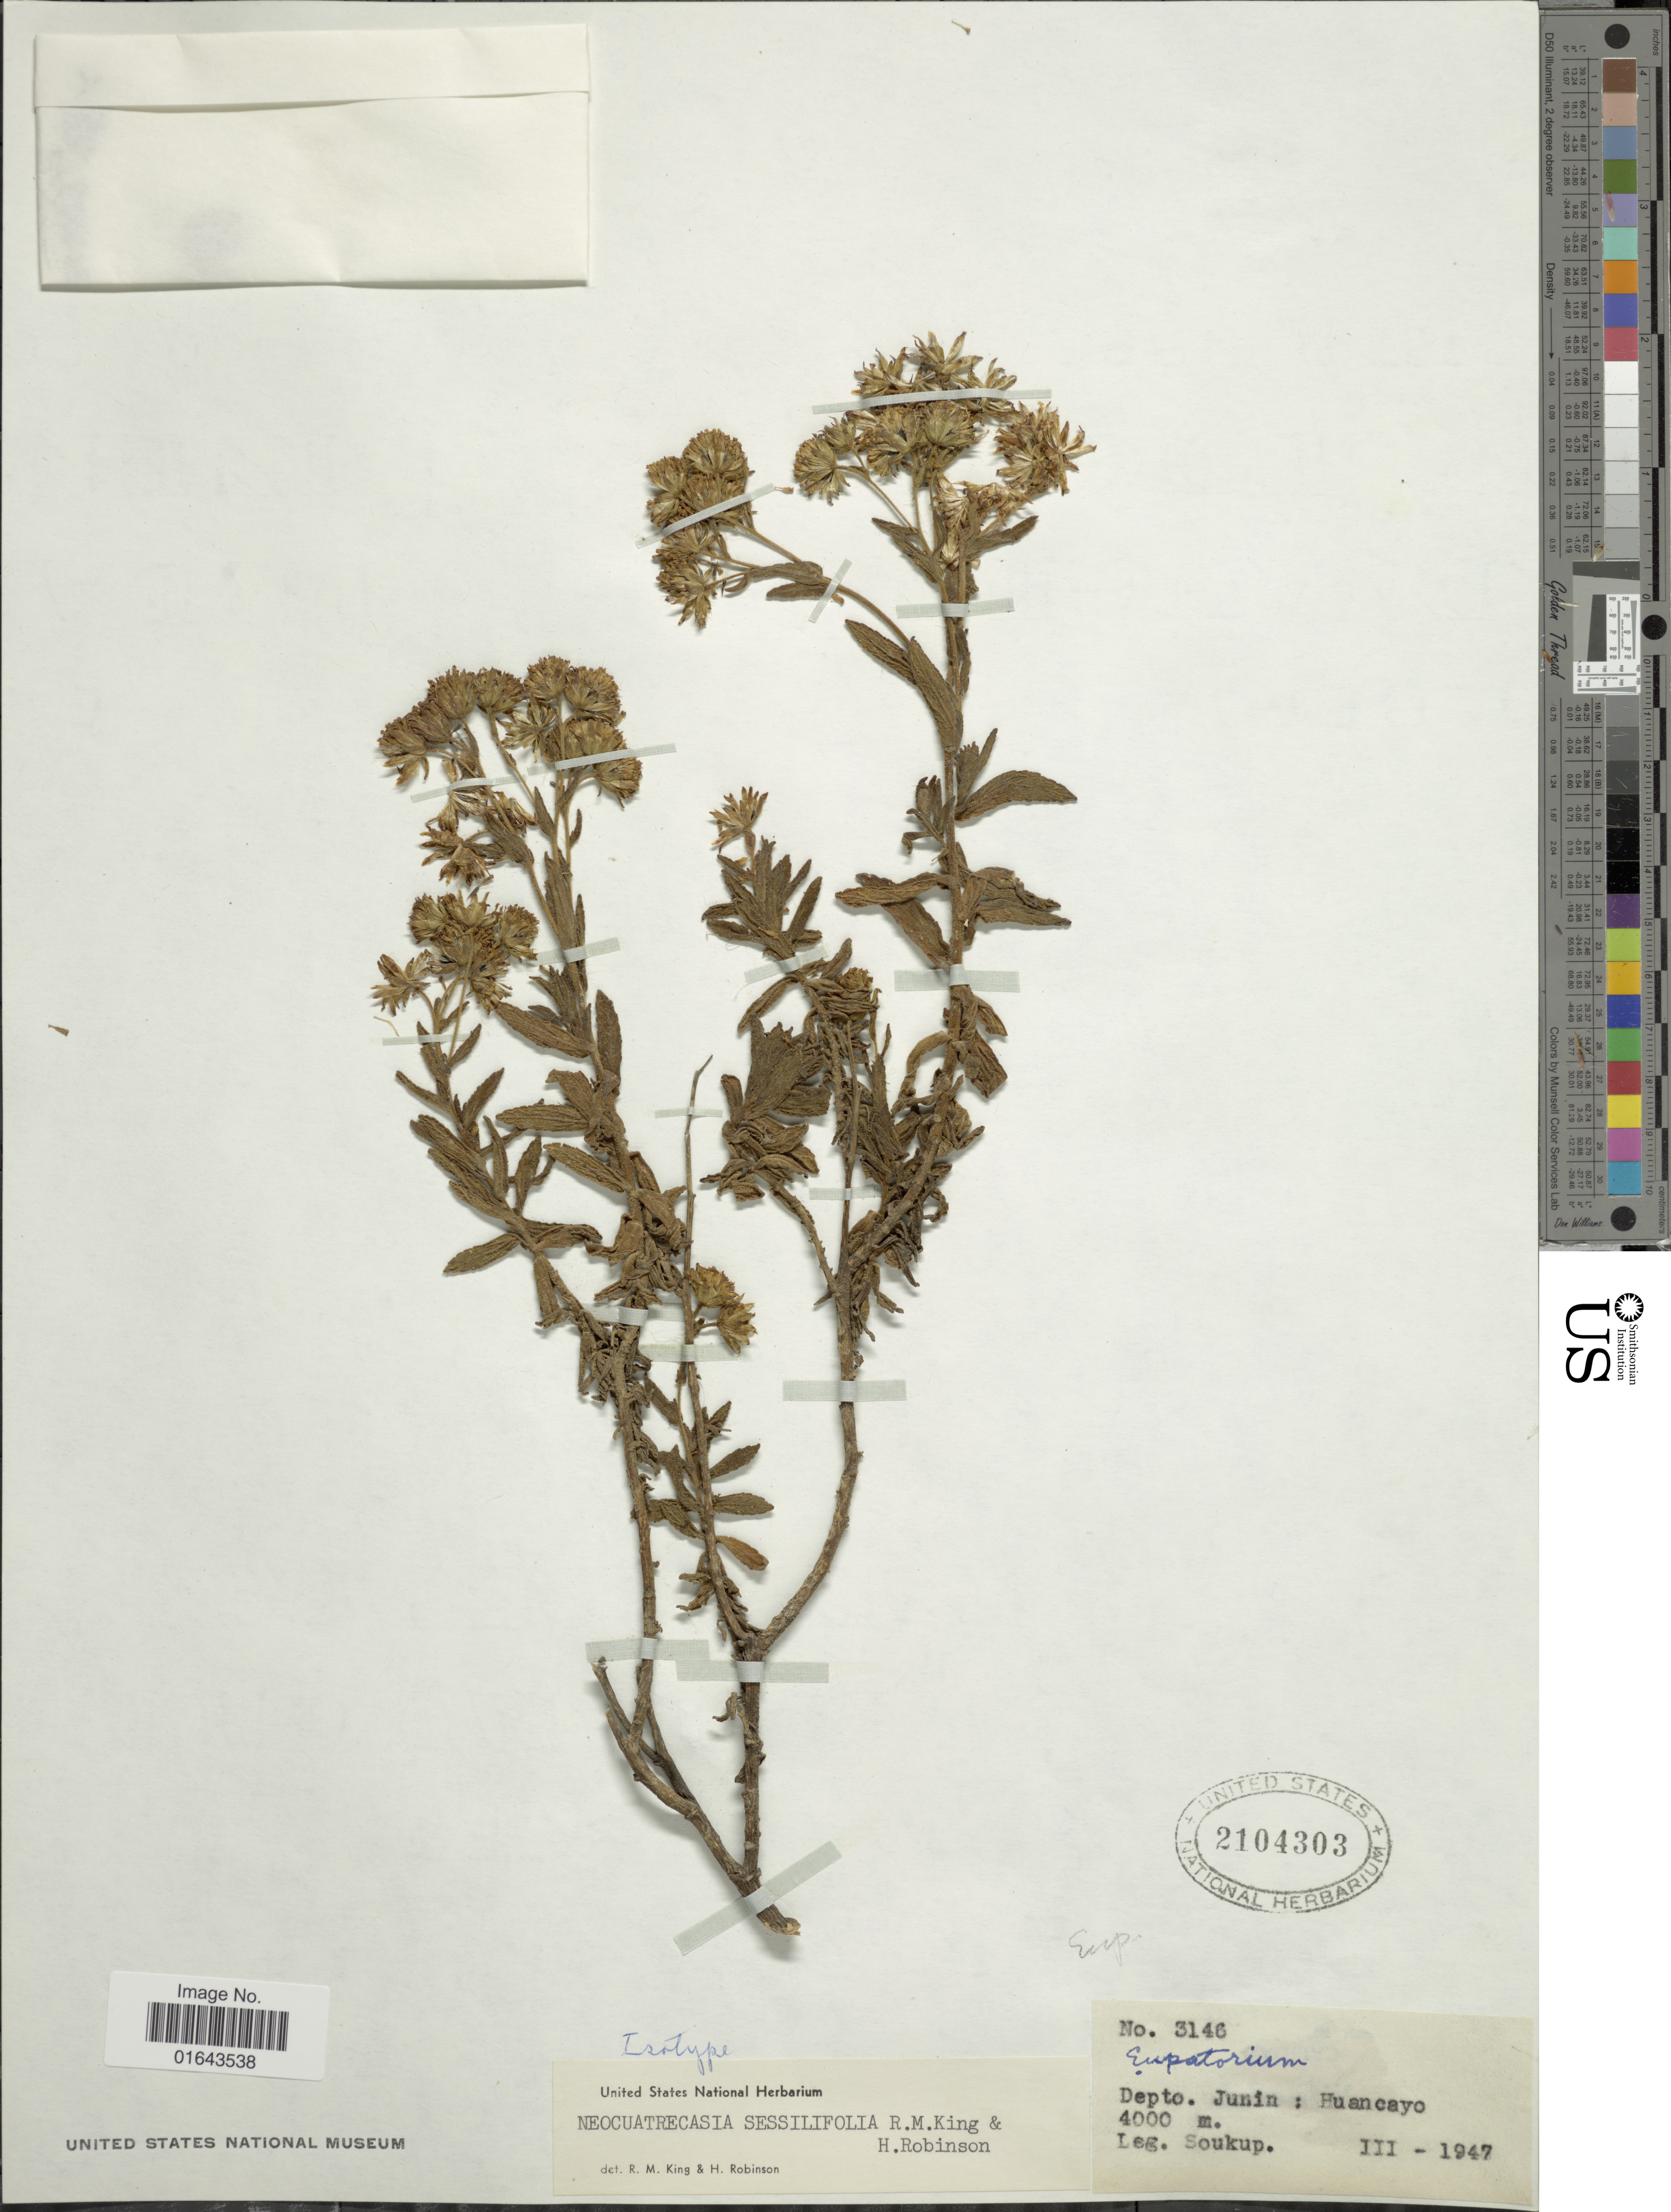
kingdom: Plantae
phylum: Tracheophyta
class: Magnoliopsida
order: Asterales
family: Asteraceae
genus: Neocuatrecasia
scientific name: Neocuatrecasia sessilifolia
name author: R.M. King & H. Rob.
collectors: -- Soukup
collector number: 3146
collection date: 1947-03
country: Peru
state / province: Junín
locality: Depto. Junin: Huancayo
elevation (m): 4000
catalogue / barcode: US 2104303